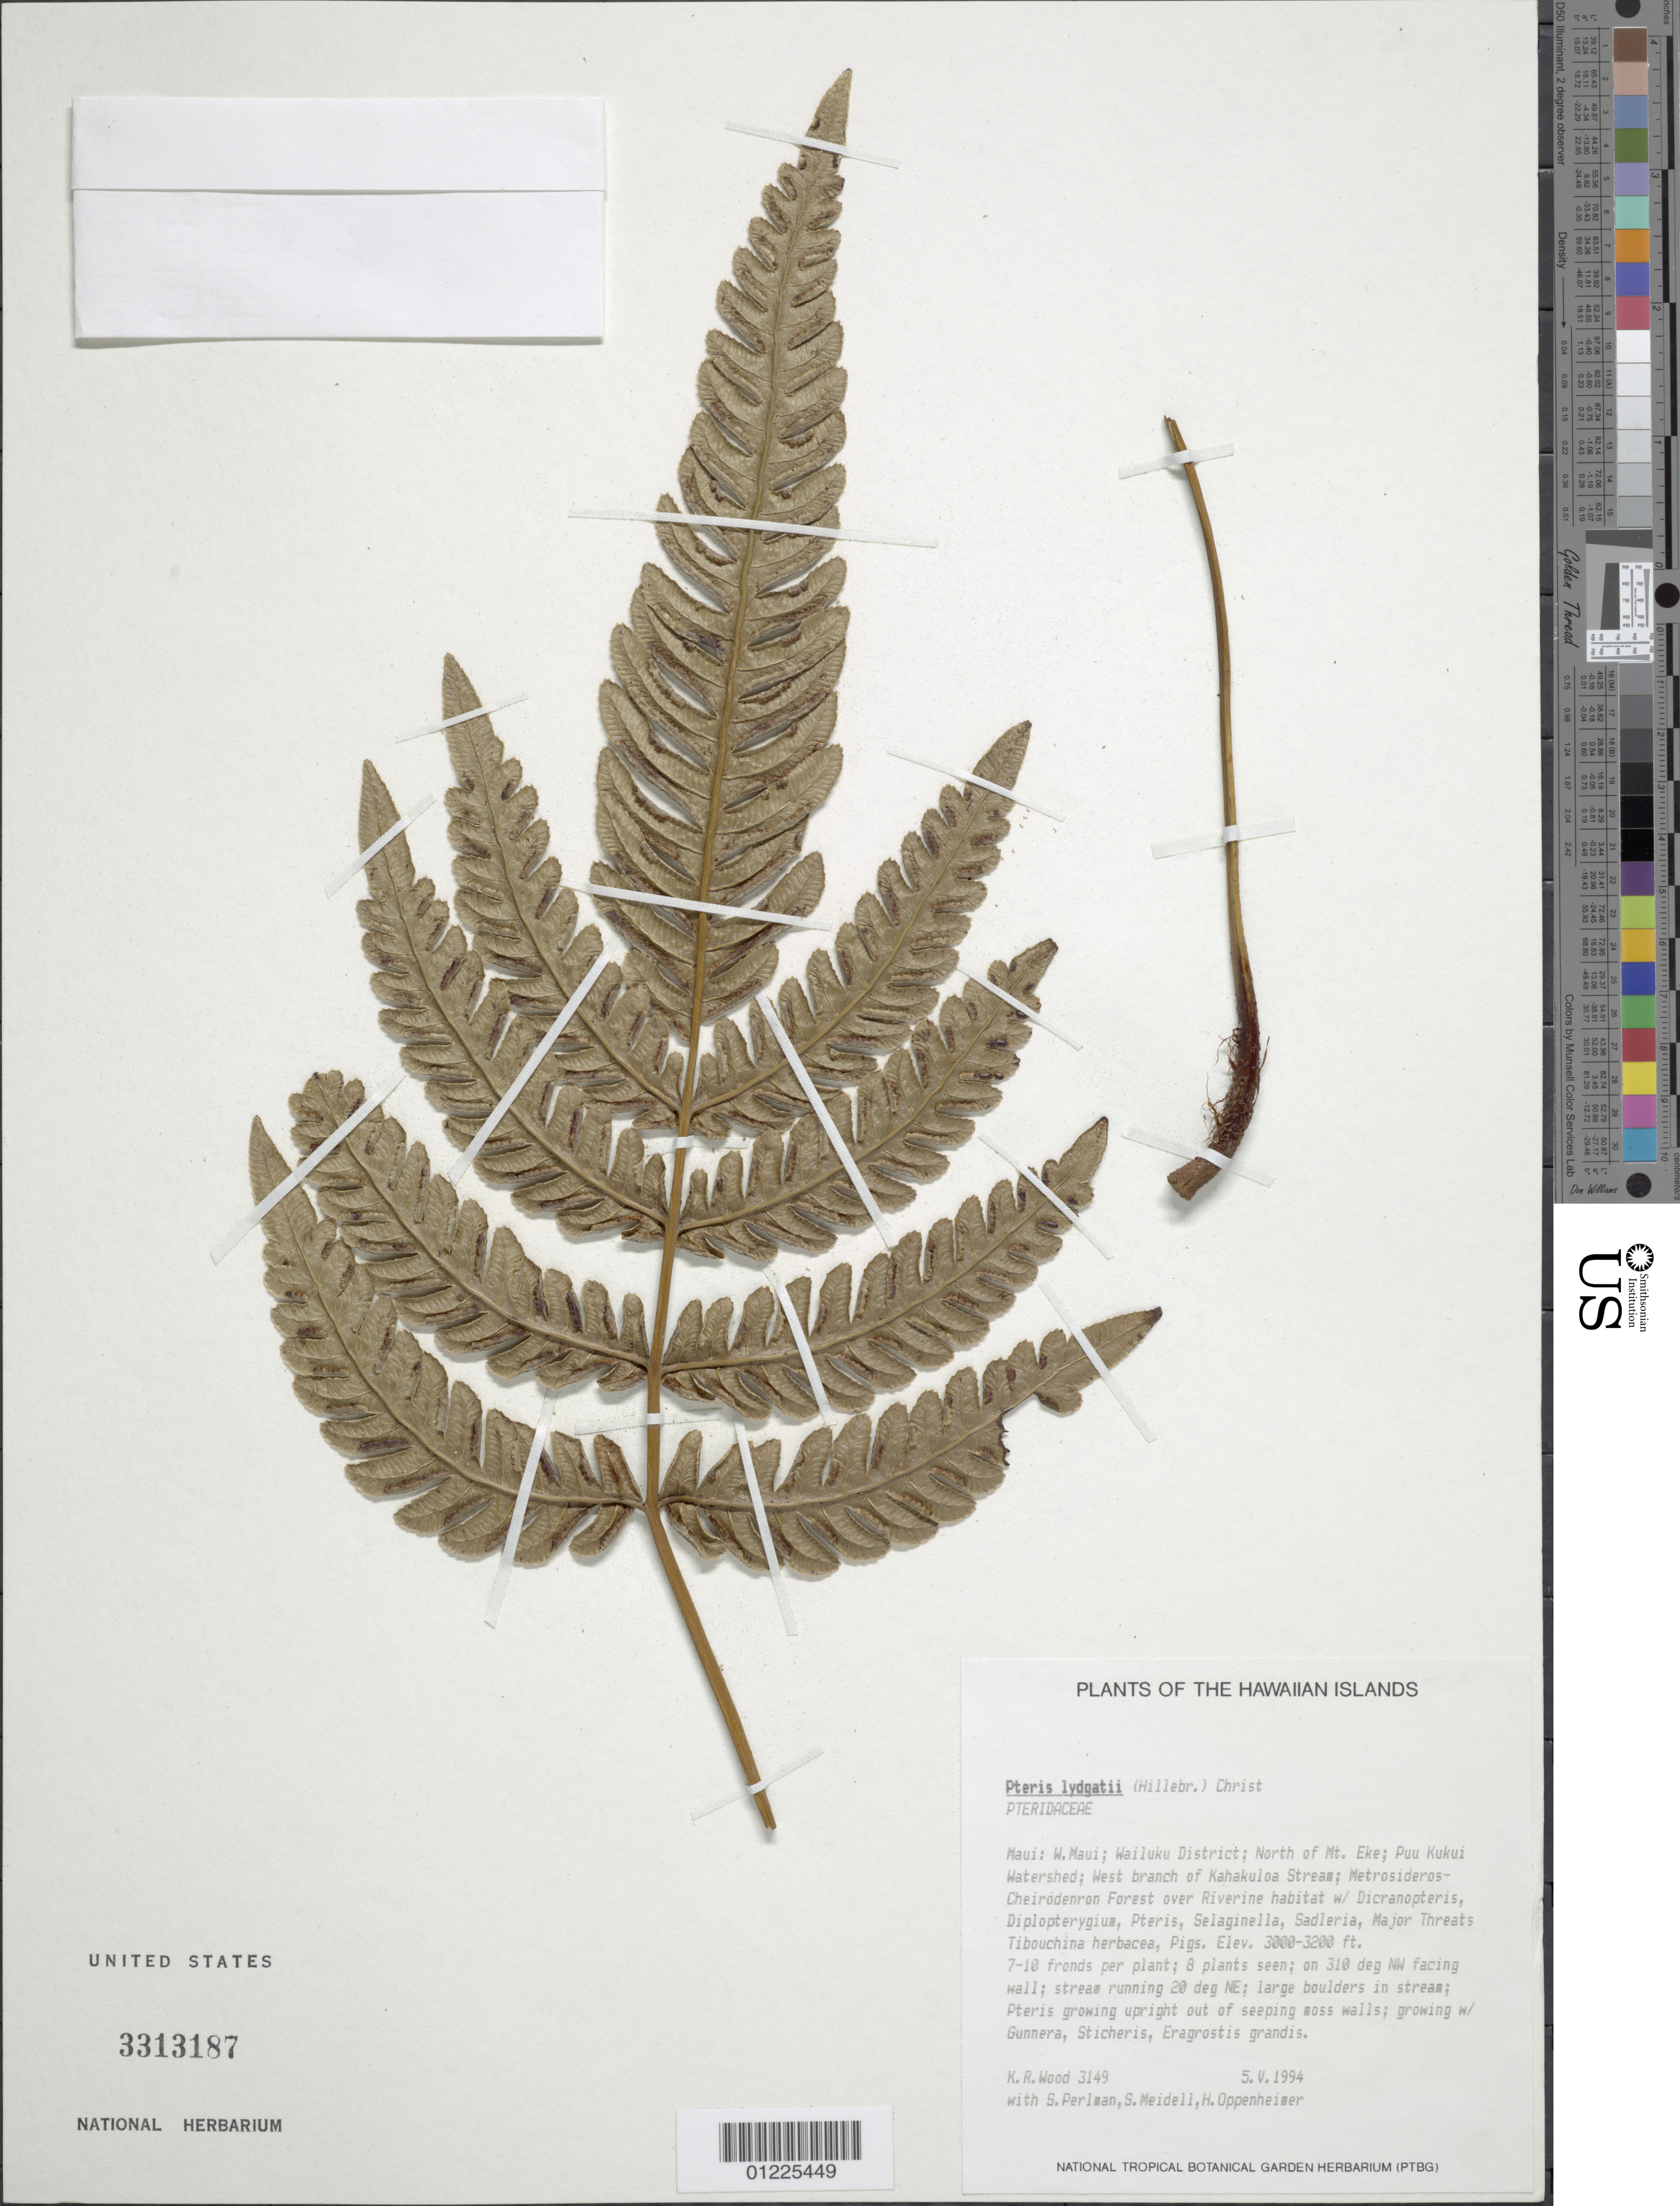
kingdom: Plantae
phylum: Tracheophyta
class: Polypodiopsida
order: Polypodiales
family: Pteridaceae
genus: Pteris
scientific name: Pteris lidgatei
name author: (Baker) Christ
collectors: K. R. Wood, S. P. Perlman, S. Meidell & H. Oppenheimer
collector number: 3149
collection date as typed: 5 May 1994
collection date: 1994-05-05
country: United States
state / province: Hawaii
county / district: Maui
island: Maui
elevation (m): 914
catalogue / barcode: US 3313187